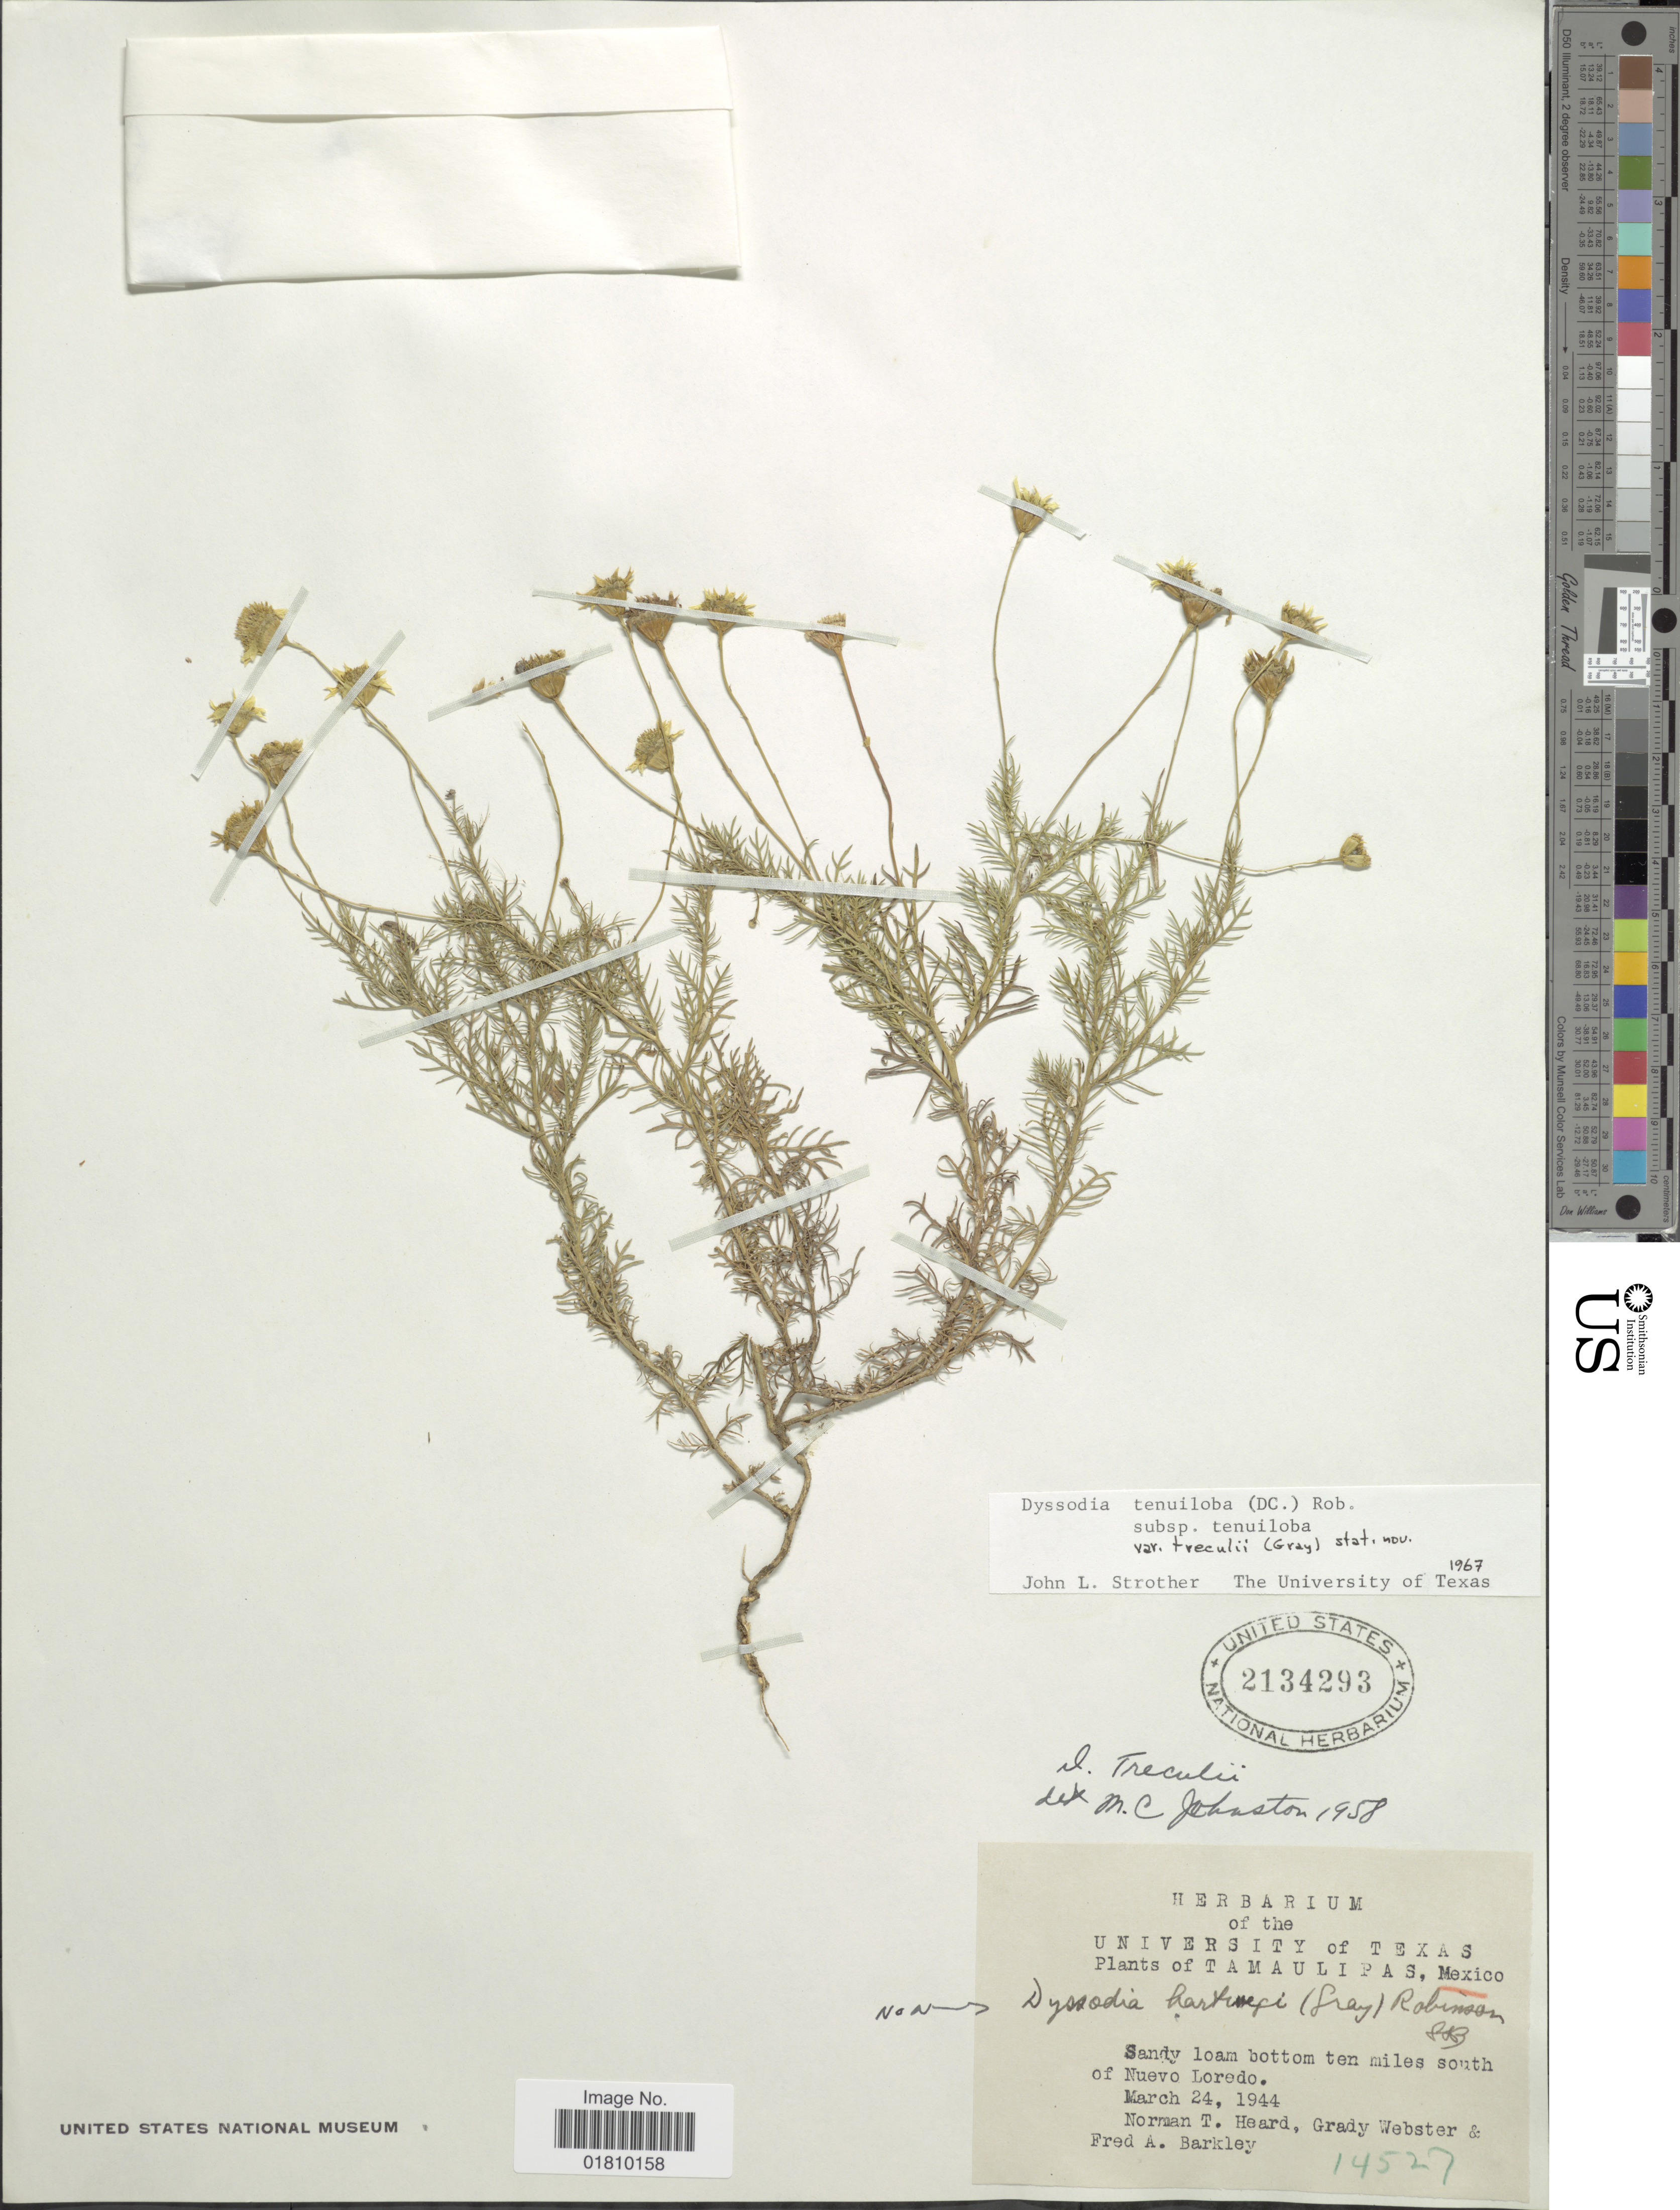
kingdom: Plantae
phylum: Tracheophyta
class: Magnoliopsida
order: Asterales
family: Asteraceae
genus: Thymophylla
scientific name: Thymophylla tenuiloba var. treculii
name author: (A. Gray) Strother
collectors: N. Heard, G. L. Webster & F. A. Barkley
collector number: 14527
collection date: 1944-03-24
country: Mexico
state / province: Tamaulipas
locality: Sandy loam bottom ten miles south of Nuevo Loredo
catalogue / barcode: US 2134293